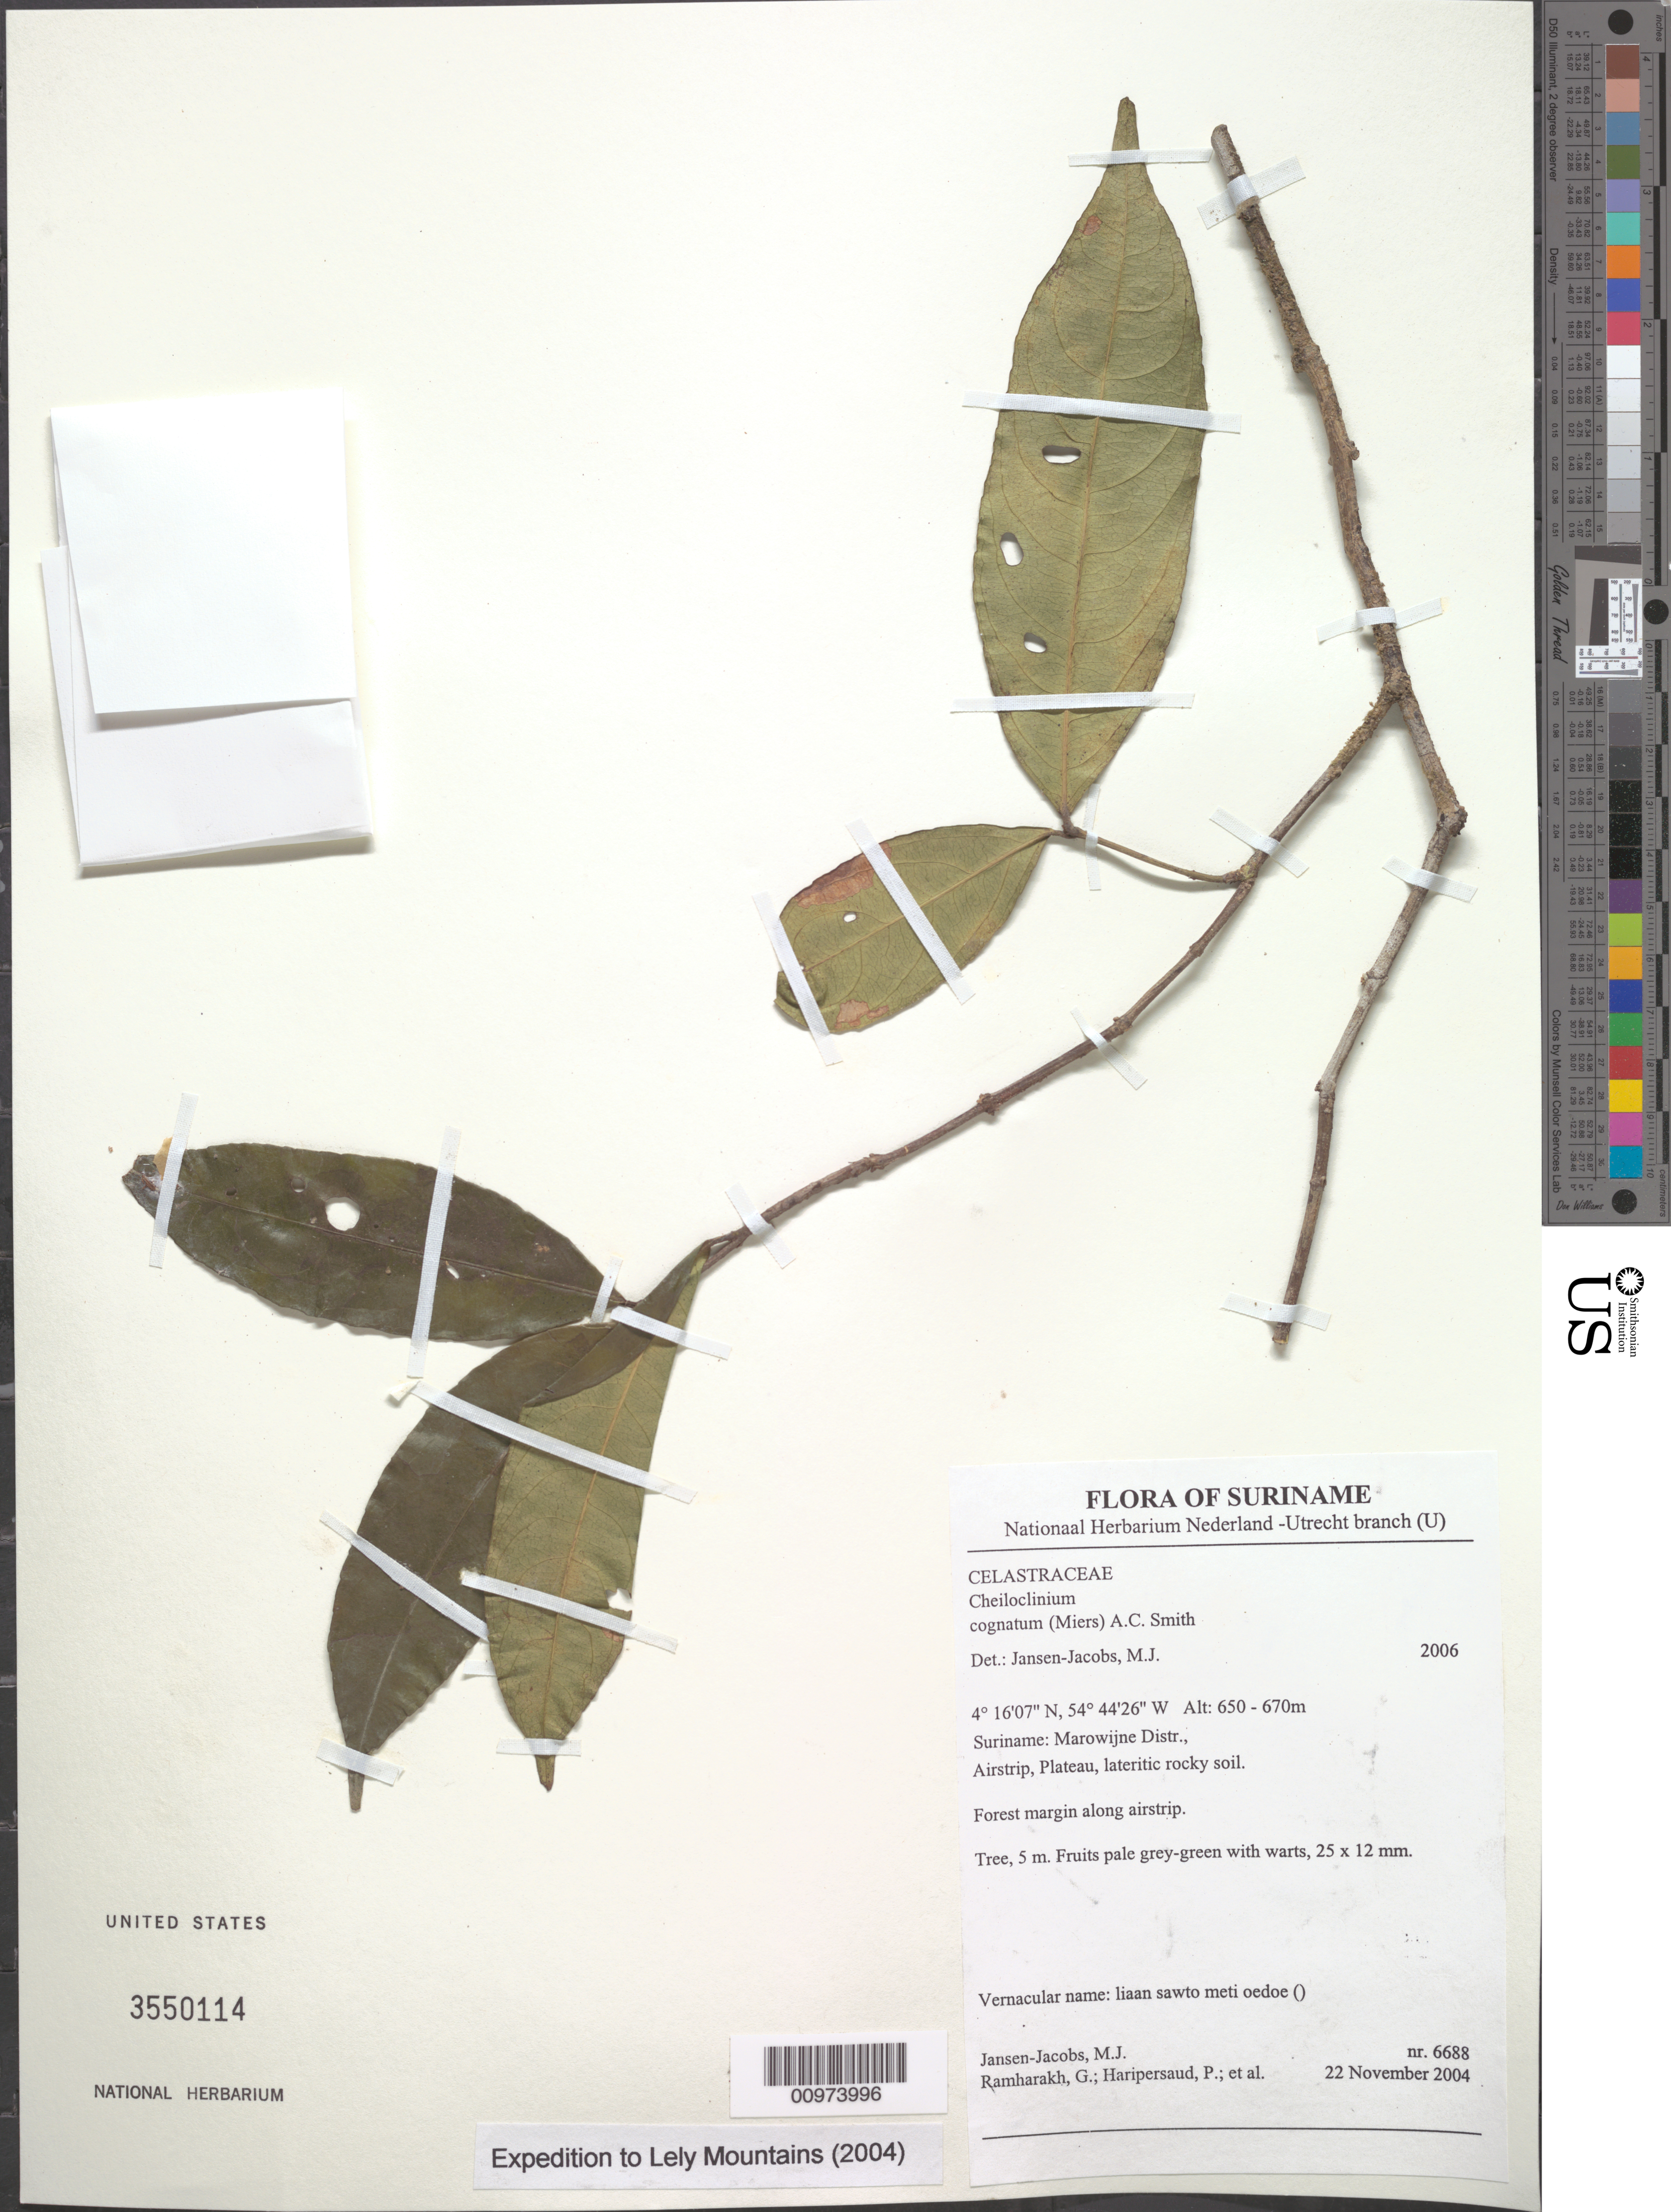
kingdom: Plantae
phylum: Tracheophyta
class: Magnoliopsida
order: Celastrales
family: Celastraceae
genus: Cheiloclinium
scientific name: Cheiloclinium cognatum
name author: (Miers) A.C. Sm.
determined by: Jansen-Jacobs, M. J., (U), Nationaal Herbarium Nederland, Utrecht University branch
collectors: M. J. Jansen-Jacobs et al.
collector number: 6688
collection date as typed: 22-Nov-04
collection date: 2004-11-22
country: Suriname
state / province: Marowijne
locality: Marowijne Distr., Airstrip, Plateau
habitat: Lateritic rocky soil. Forest margin along airstrip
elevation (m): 650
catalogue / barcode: US 3550114